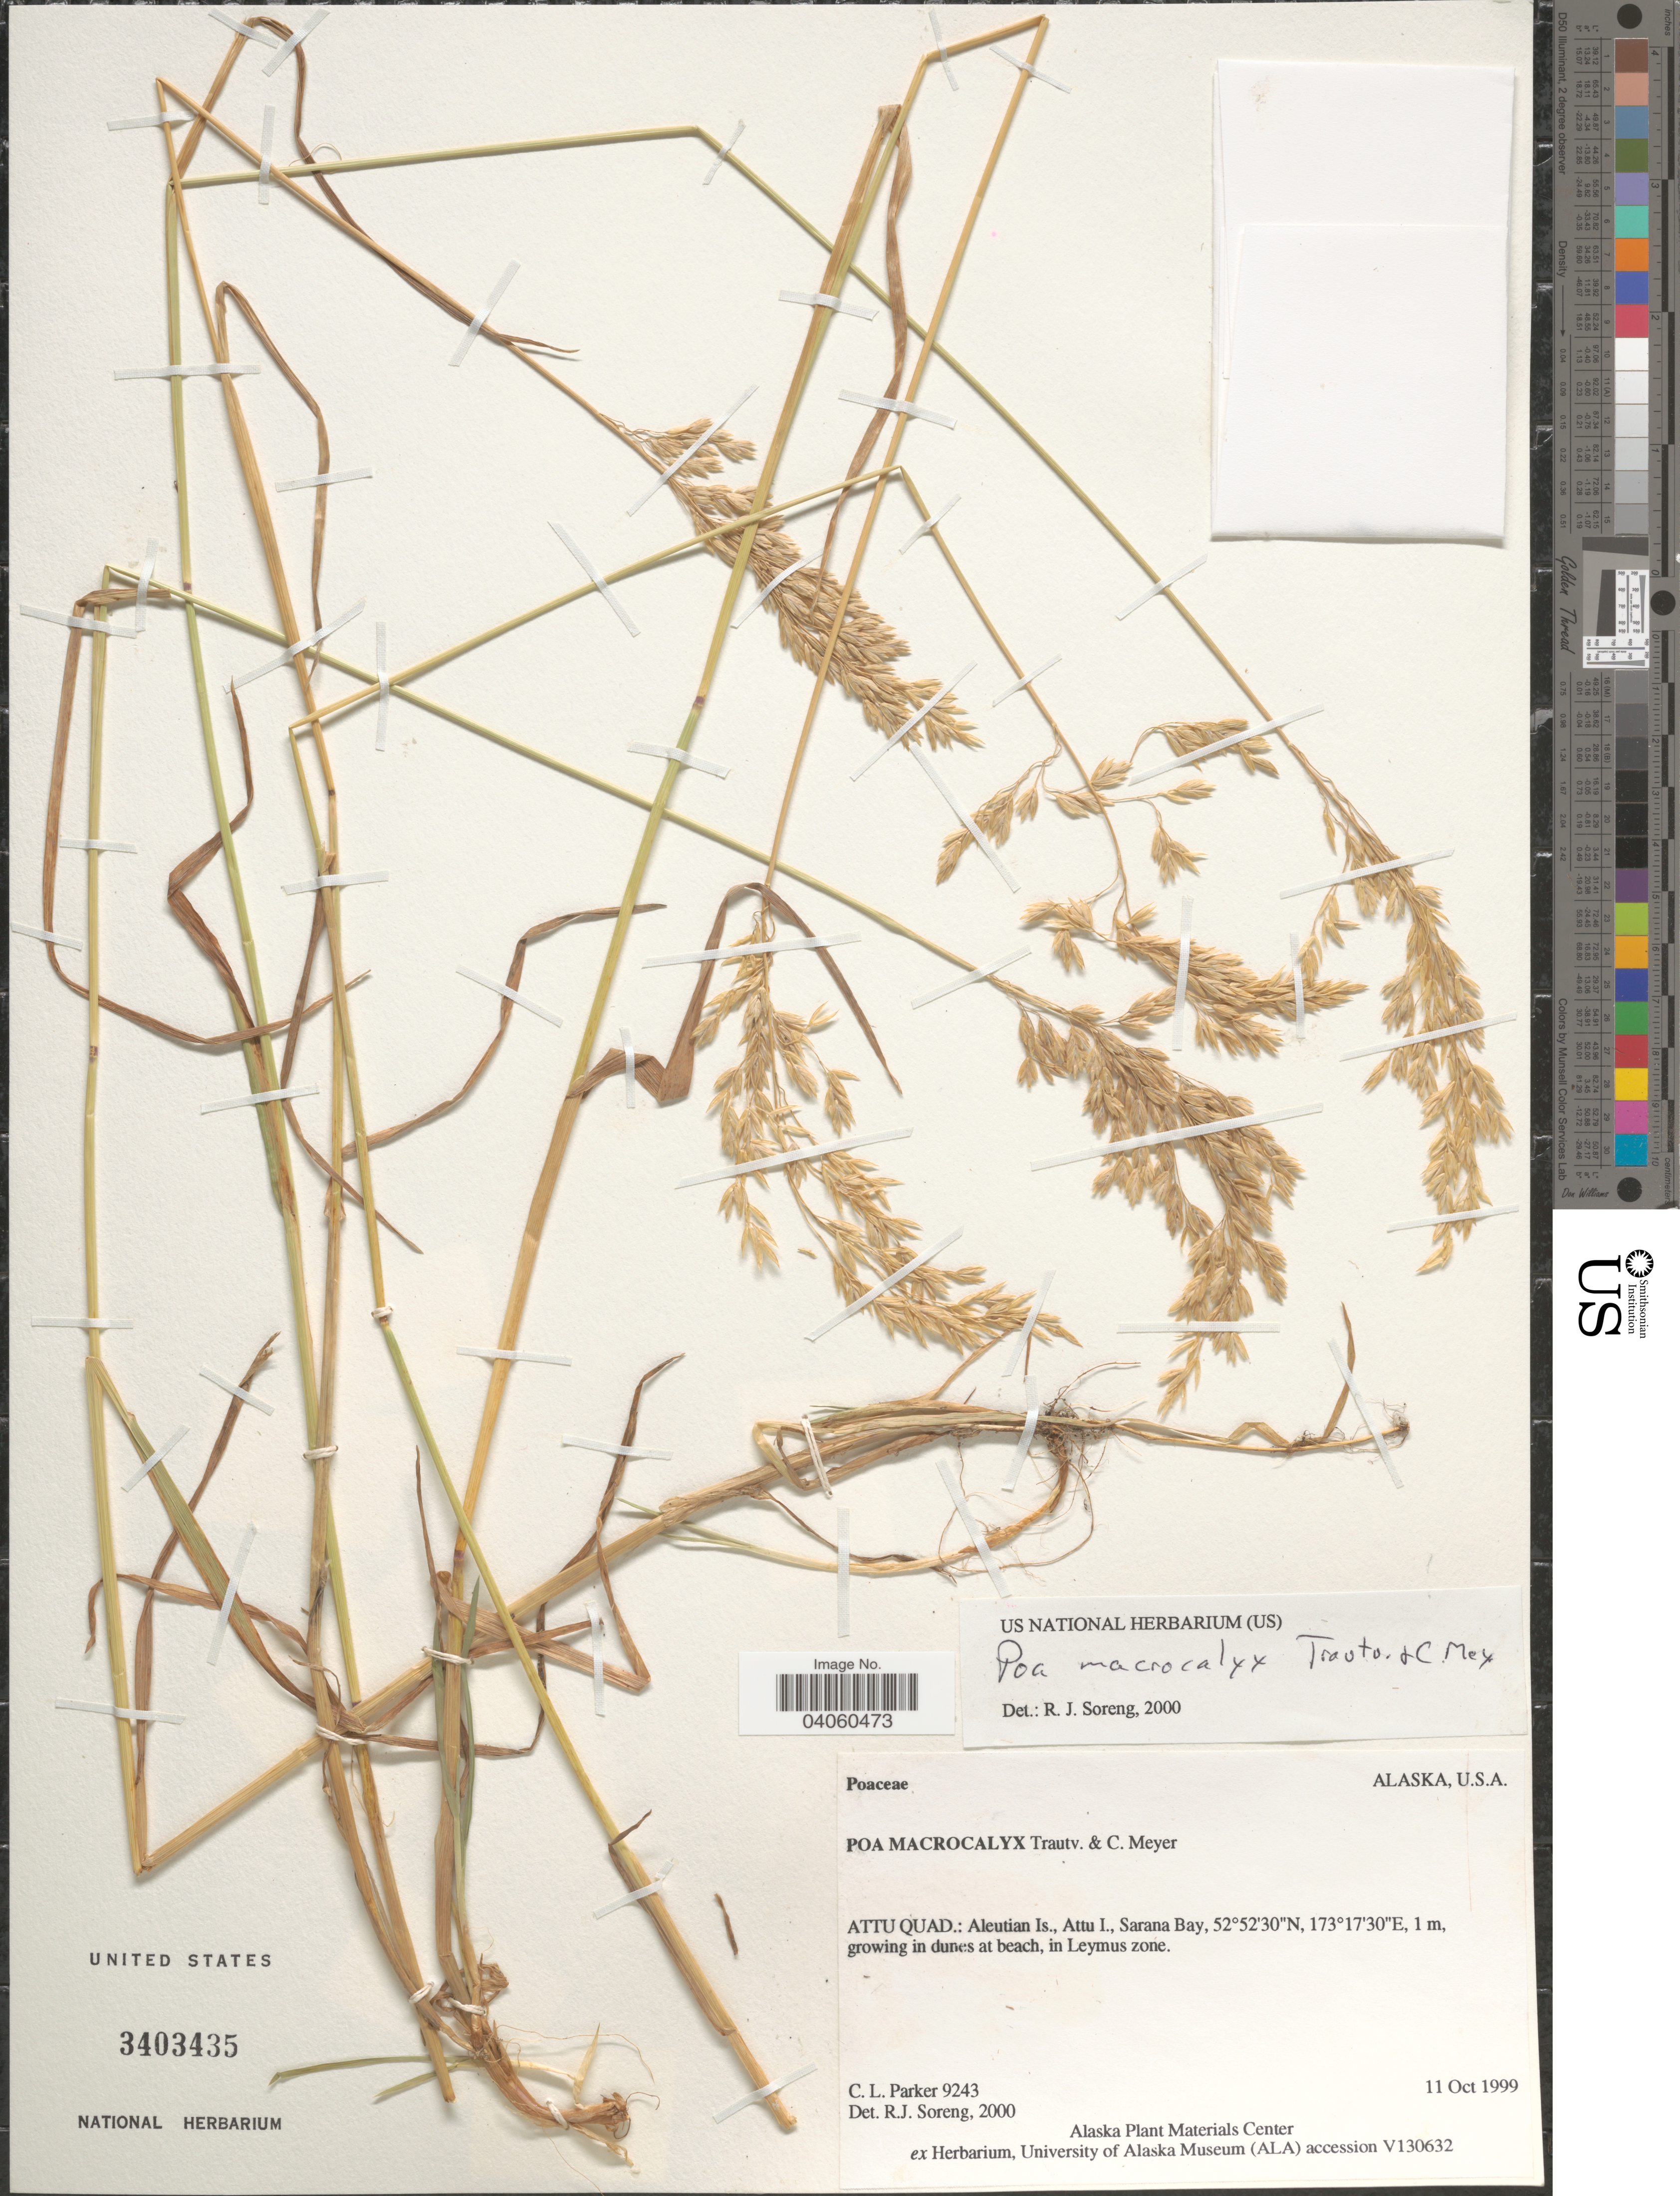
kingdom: Plantae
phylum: Tracheophyta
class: Liliopsida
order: Poales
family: Poaceae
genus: Poa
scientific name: Poa macrocalyx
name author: Trautv. & C.A. Mey.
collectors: C. L. Parker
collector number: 9243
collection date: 1999-10-11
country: United States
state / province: Alaska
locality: Attu Quad.: Aleutian Is., Attu I., Sarana Bay, growing in dunes at beach, in Leymus zone.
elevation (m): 1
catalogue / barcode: US 3403435